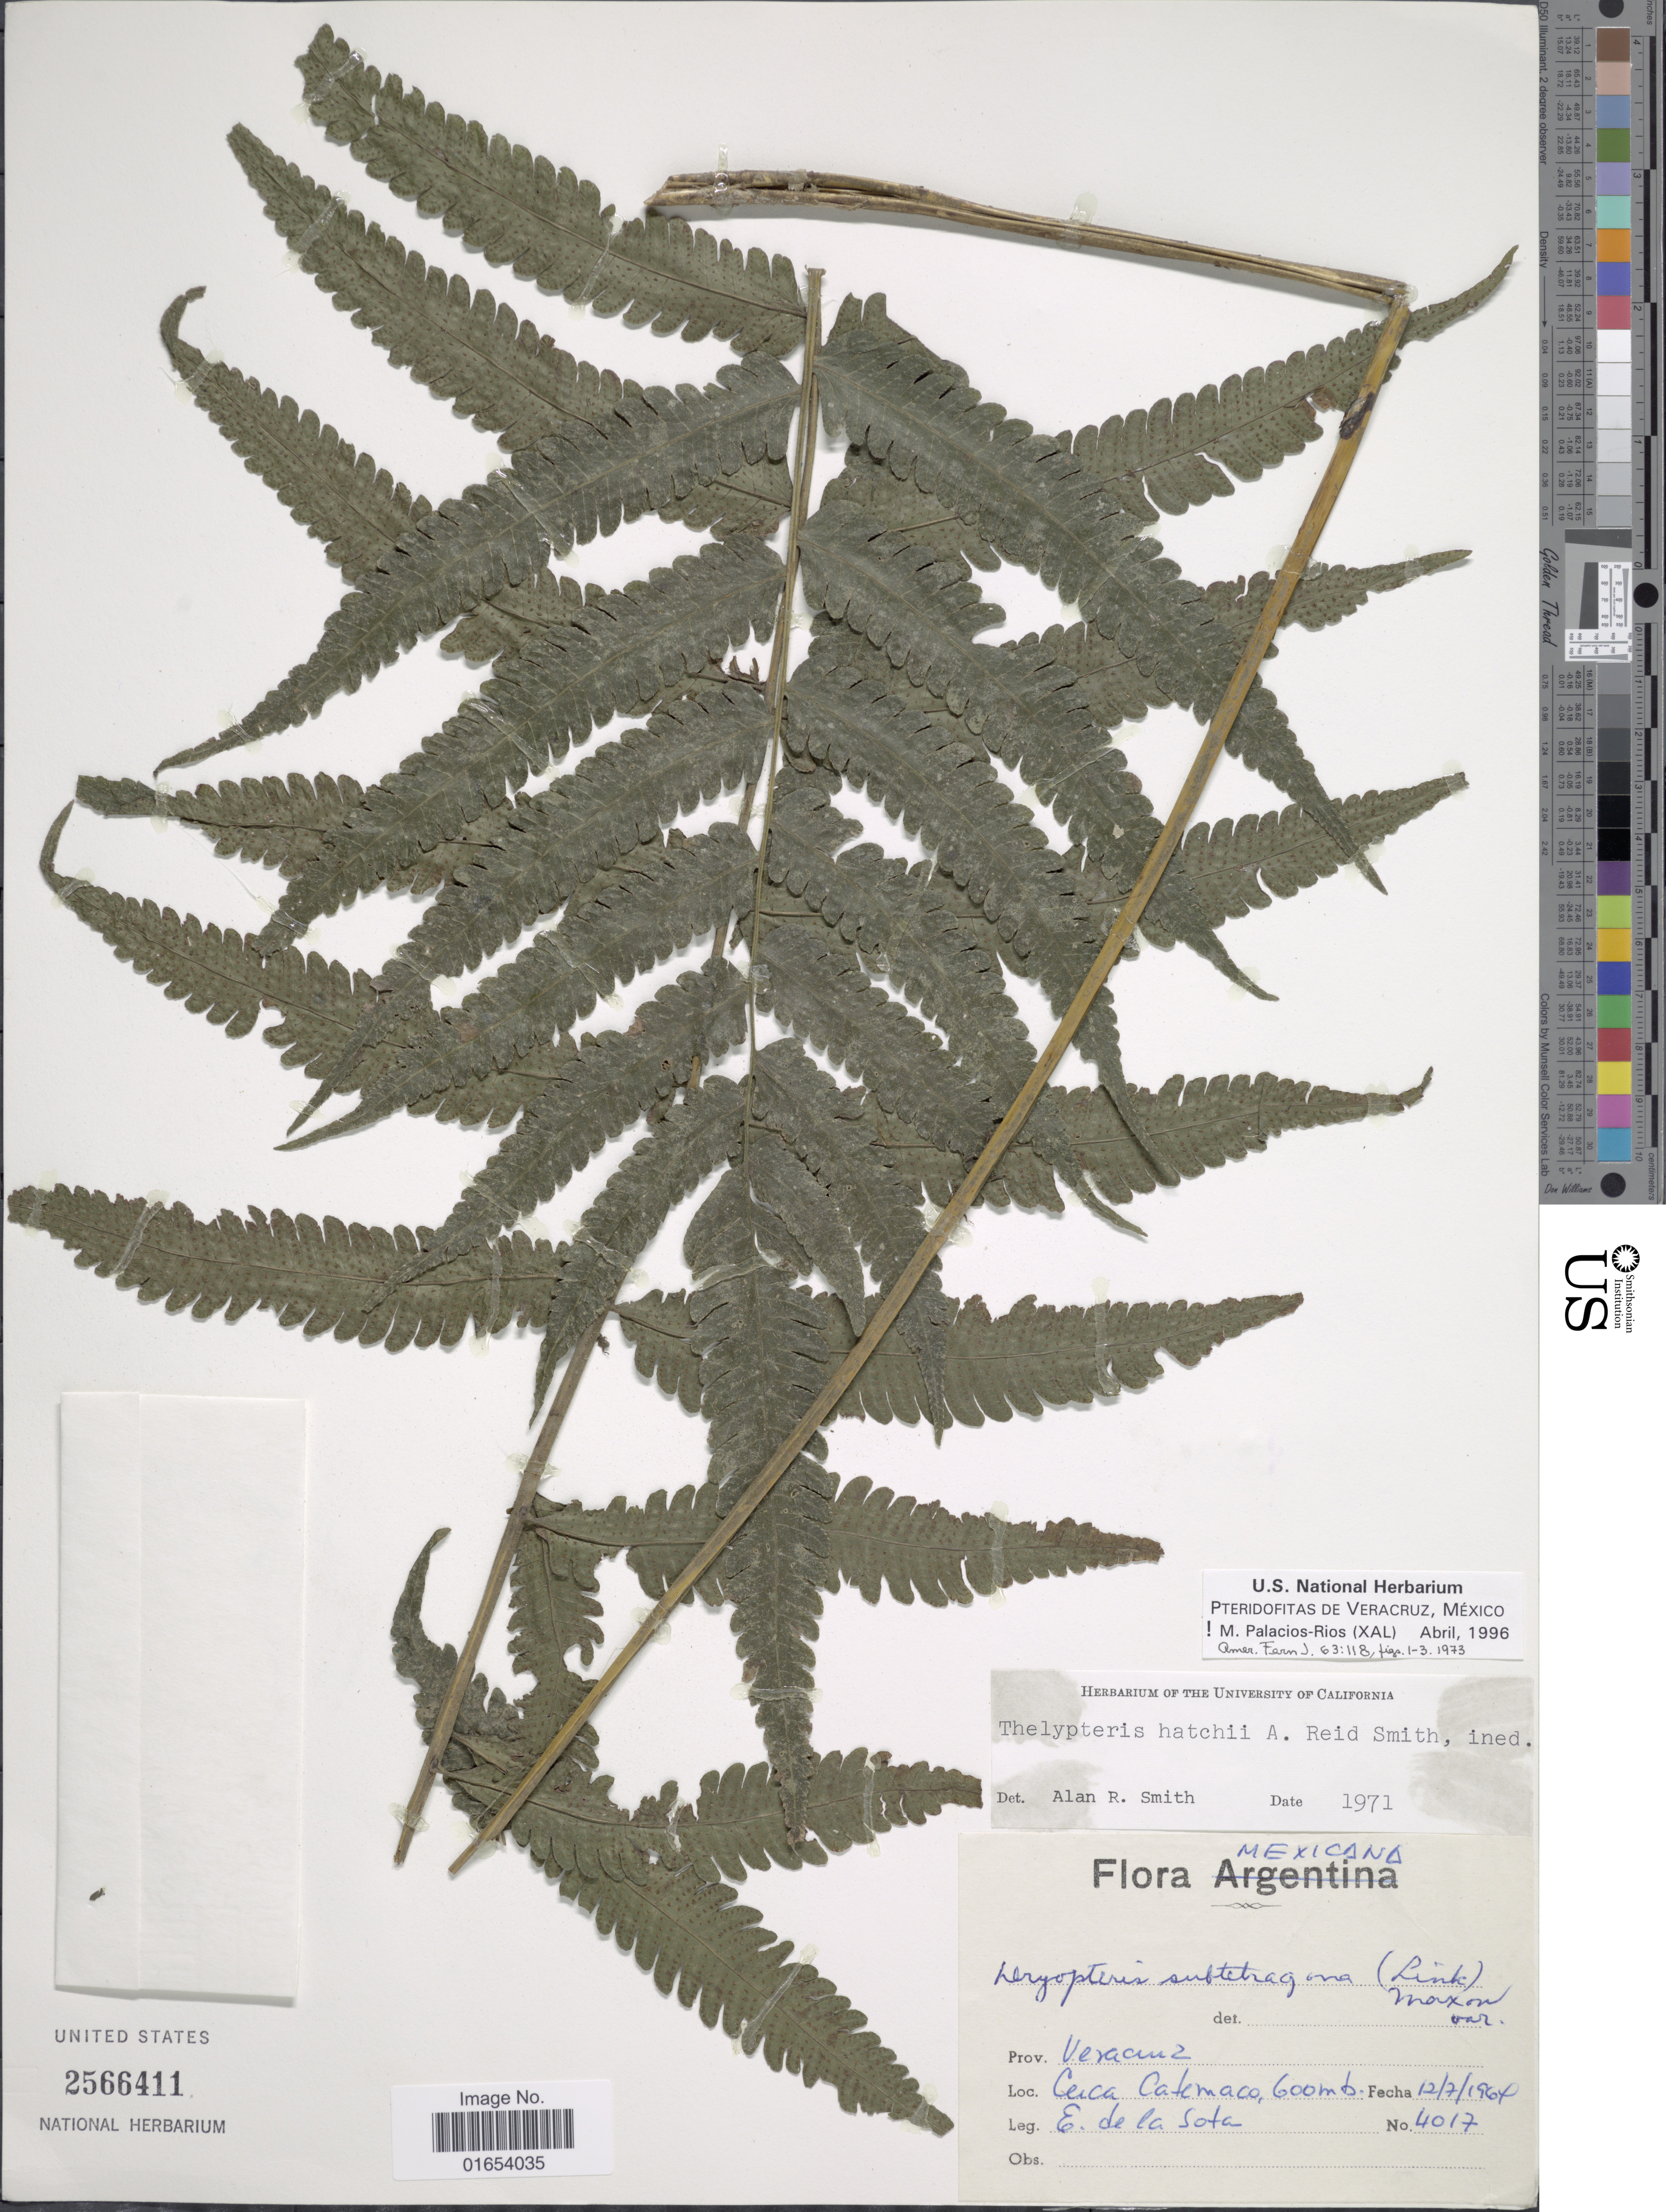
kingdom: Plantae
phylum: Tracheophyta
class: Polypodiopsida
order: Polypodiales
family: Thelypteridaceae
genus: Goniopteris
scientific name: Goniopteris hatchii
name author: (A.R. Sm.) Á. Löve & D. Löve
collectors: E. R. de la Sota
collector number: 4017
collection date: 1964-07-12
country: Mexico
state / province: Veracruz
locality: Mexicana, Prov. Veracruz, Cerca Catemaco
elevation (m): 600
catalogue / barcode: US 2566411